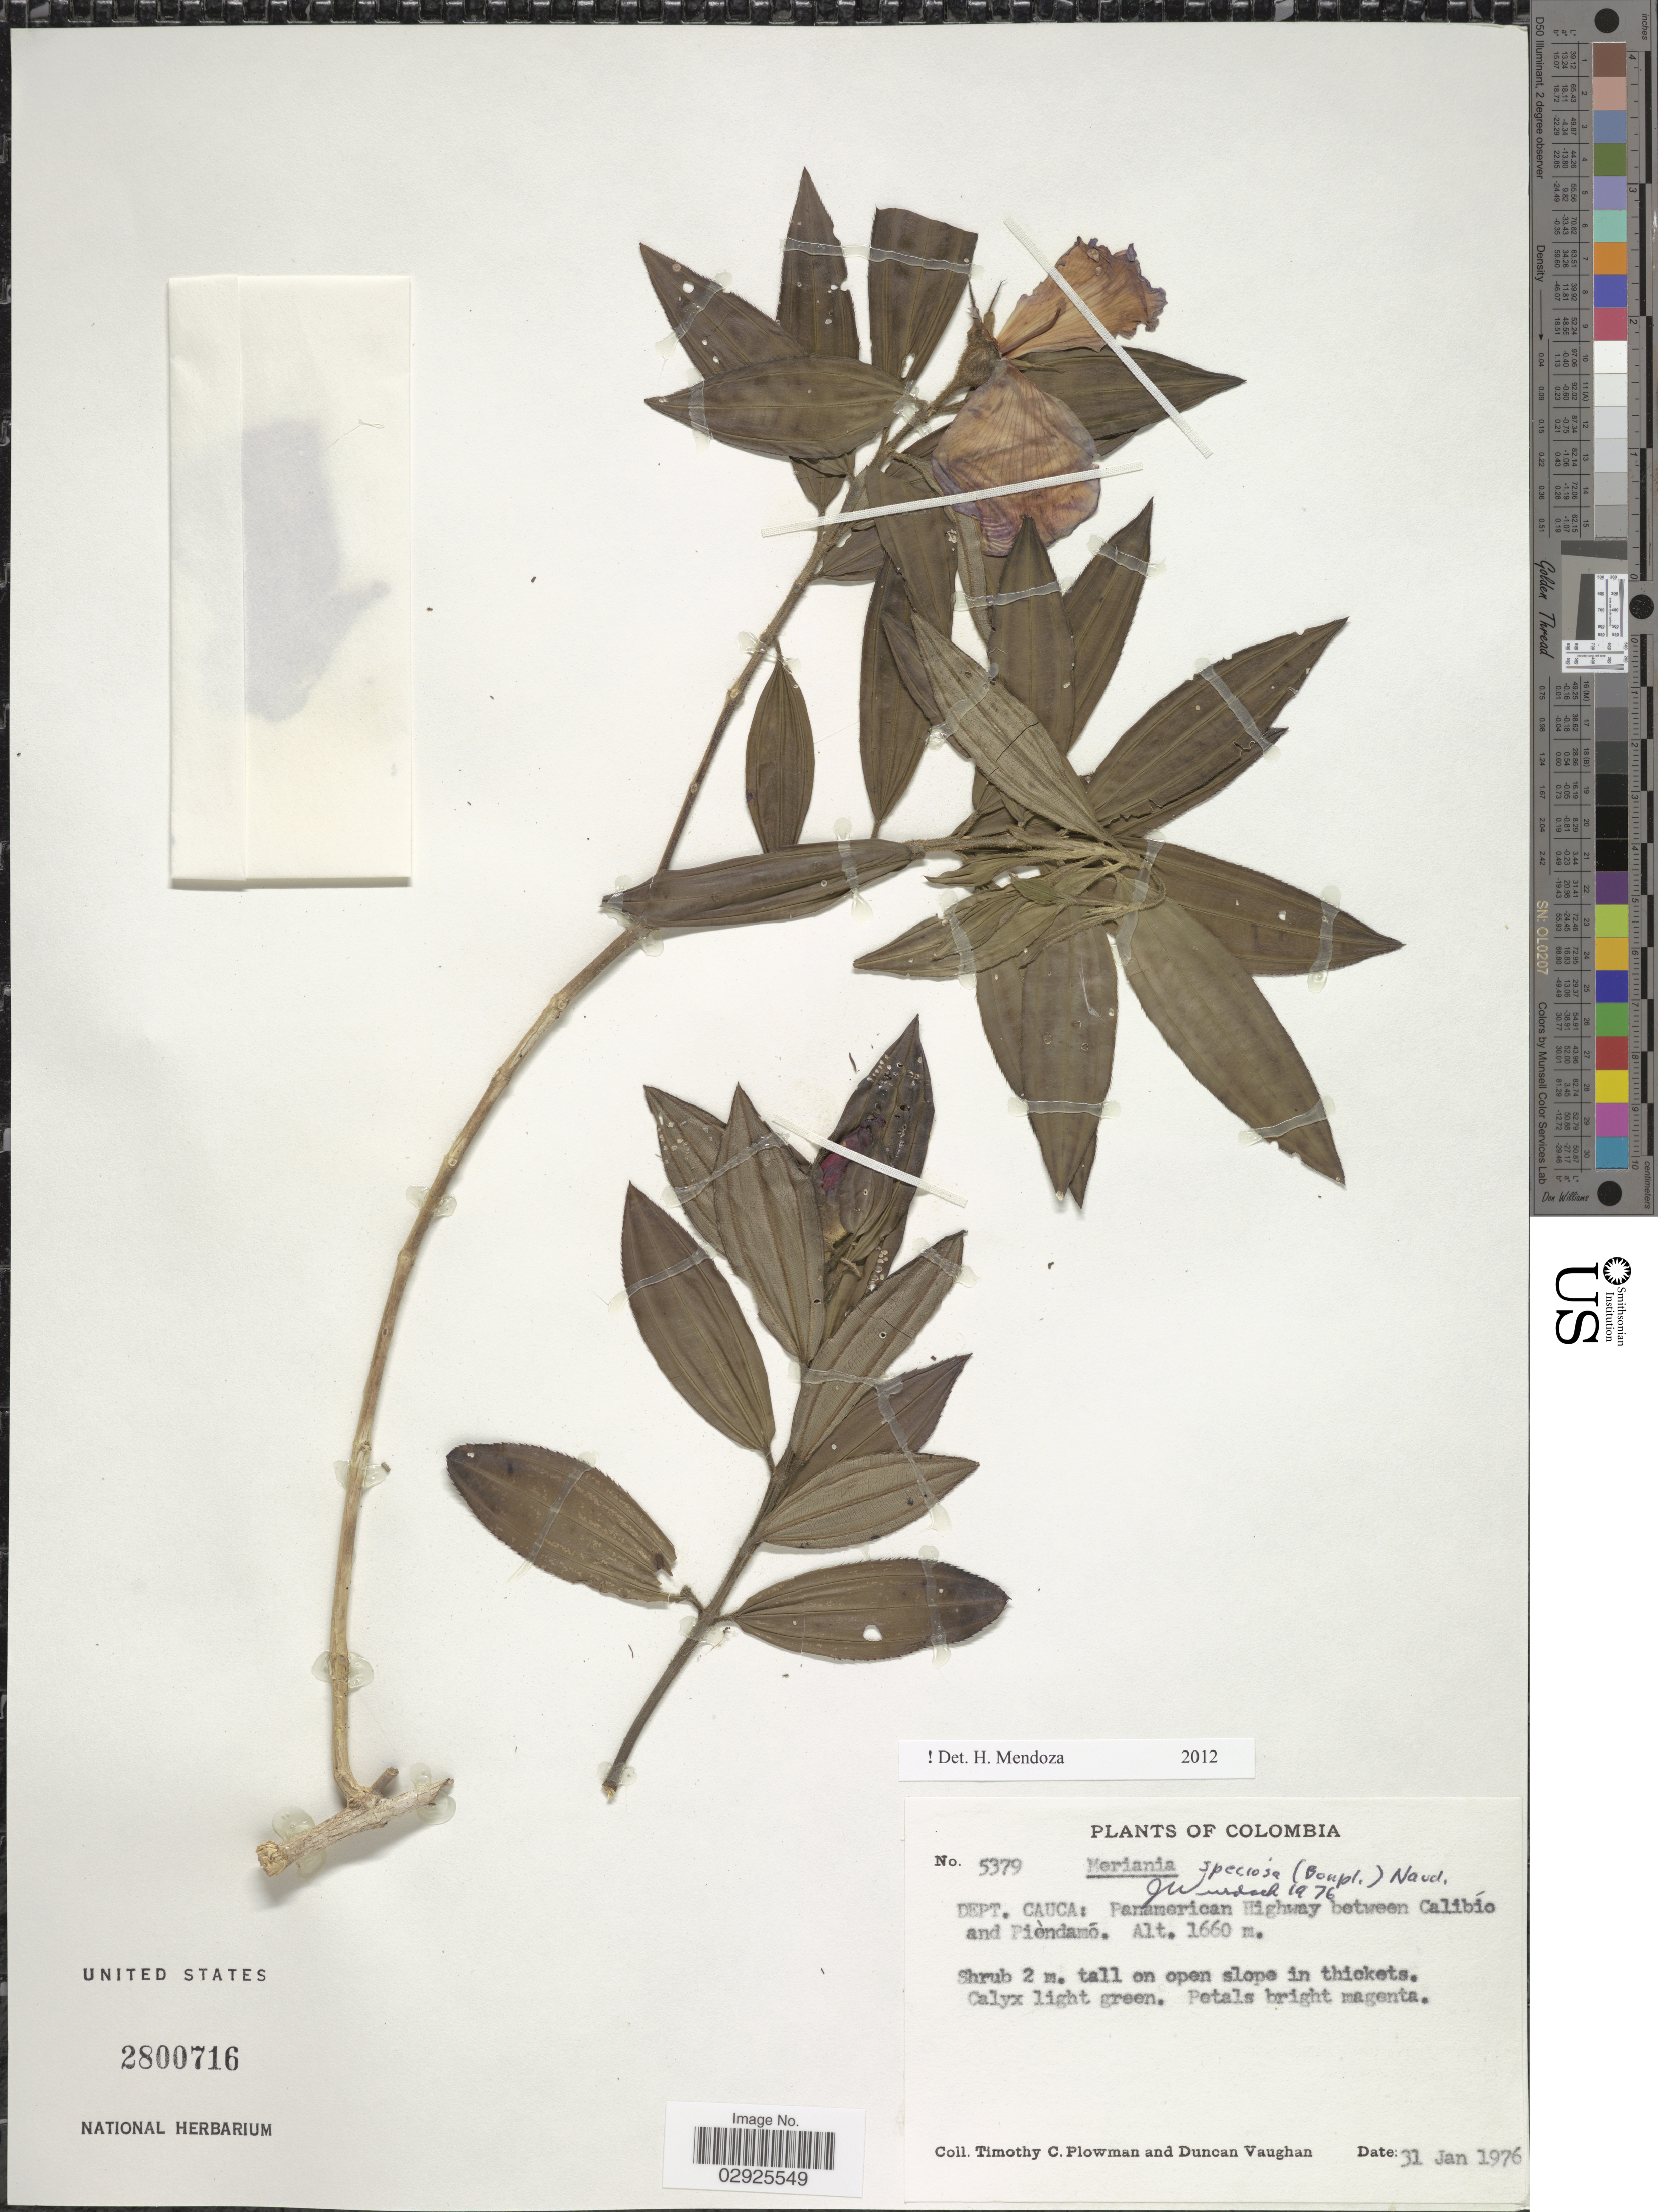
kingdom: Plantae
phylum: Tracheophyta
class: Magnoliopsida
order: Myrtales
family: Melastomataceae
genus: Meriania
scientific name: Meriania speciosa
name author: (Bonpl.) Naudin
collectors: T. Plowman & D. Vaughan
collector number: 5379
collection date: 1976-01-31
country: Colombia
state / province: Cauca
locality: Dept. Cauca: Panamerican Highway between Calibío and Pièndamó.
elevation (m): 1660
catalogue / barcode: US 2800716